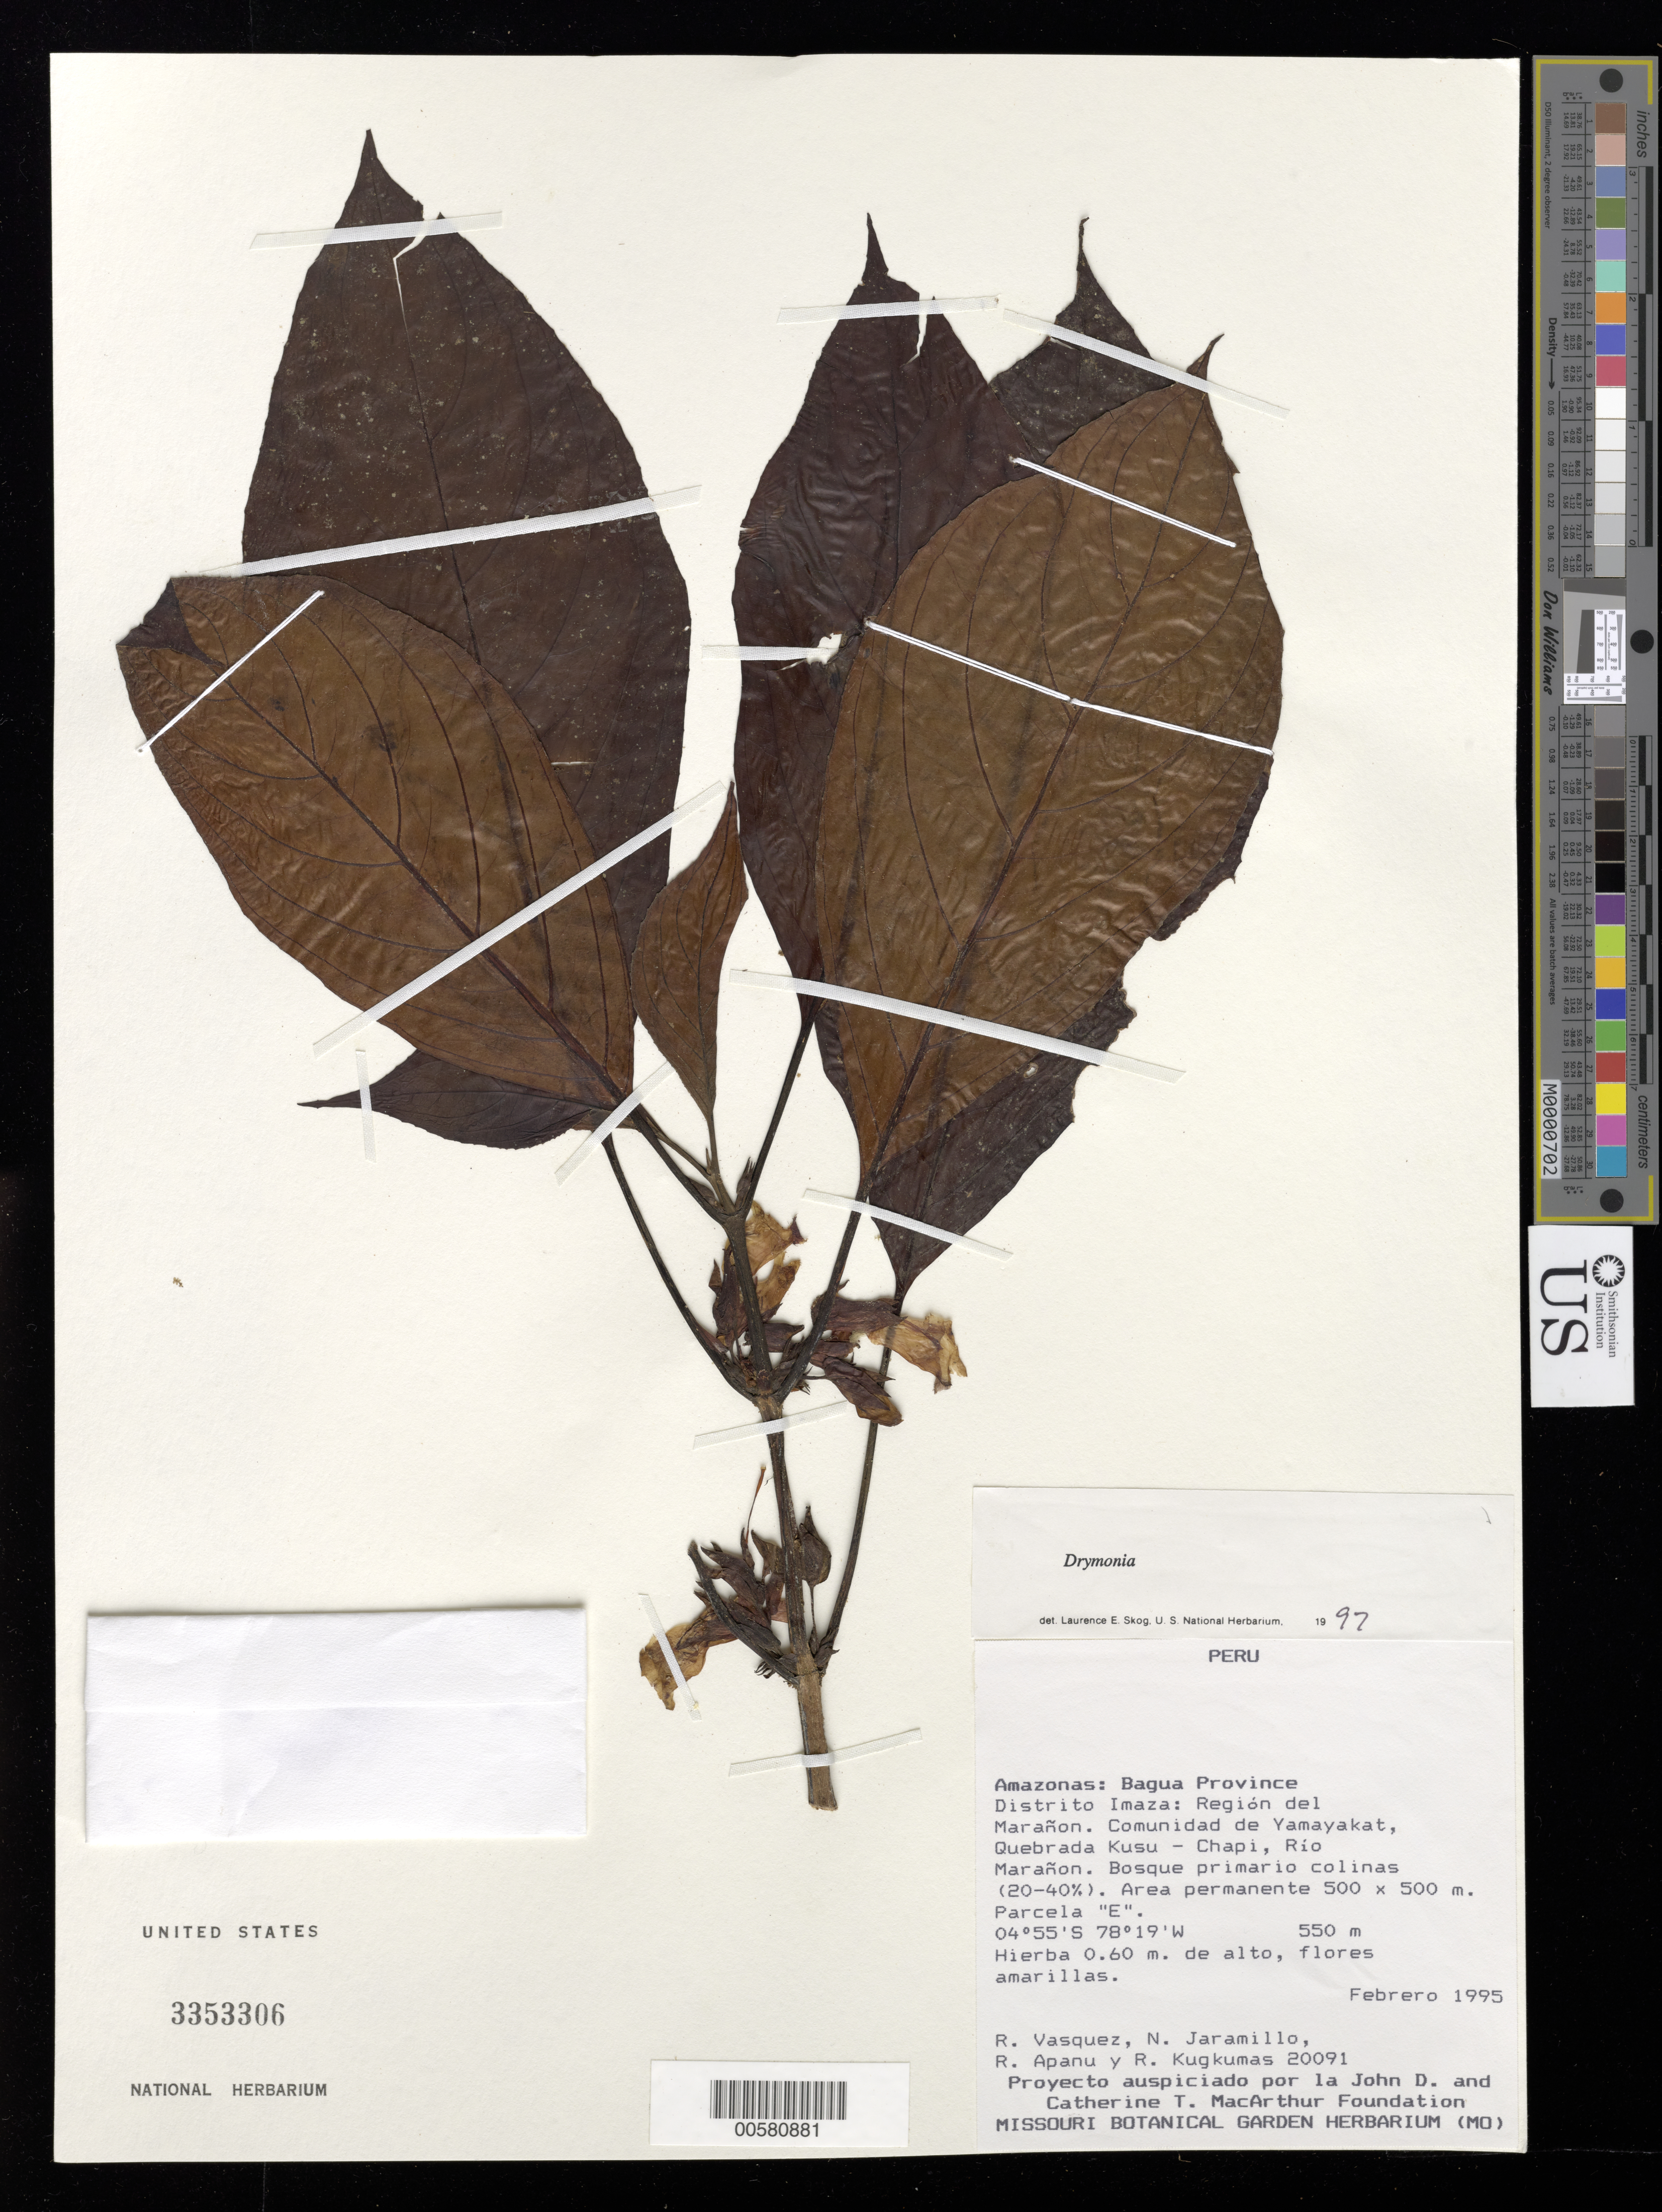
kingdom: Plantae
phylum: Tracheophyta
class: Magnoliopsida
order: Lamiales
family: Gesneriaceae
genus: Drymonia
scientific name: Drymonia sp.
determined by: Skog, Laurence E.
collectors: R. Vásquez, N. Jaramillo, R. Apanu & R. Kugkumas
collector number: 20091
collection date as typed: Feb 1995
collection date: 1995-02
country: Peru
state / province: Amazonas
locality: Prov. Bagua, dtto. Imaza: región del Marañon, comunidad de Yamayakat, Quebrada Kusu-Chapi, Río Marañon; area permanente 500 x 500 m, Parcela "E"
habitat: Bosque primario colinas (20-40%)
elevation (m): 550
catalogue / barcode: US 3353306